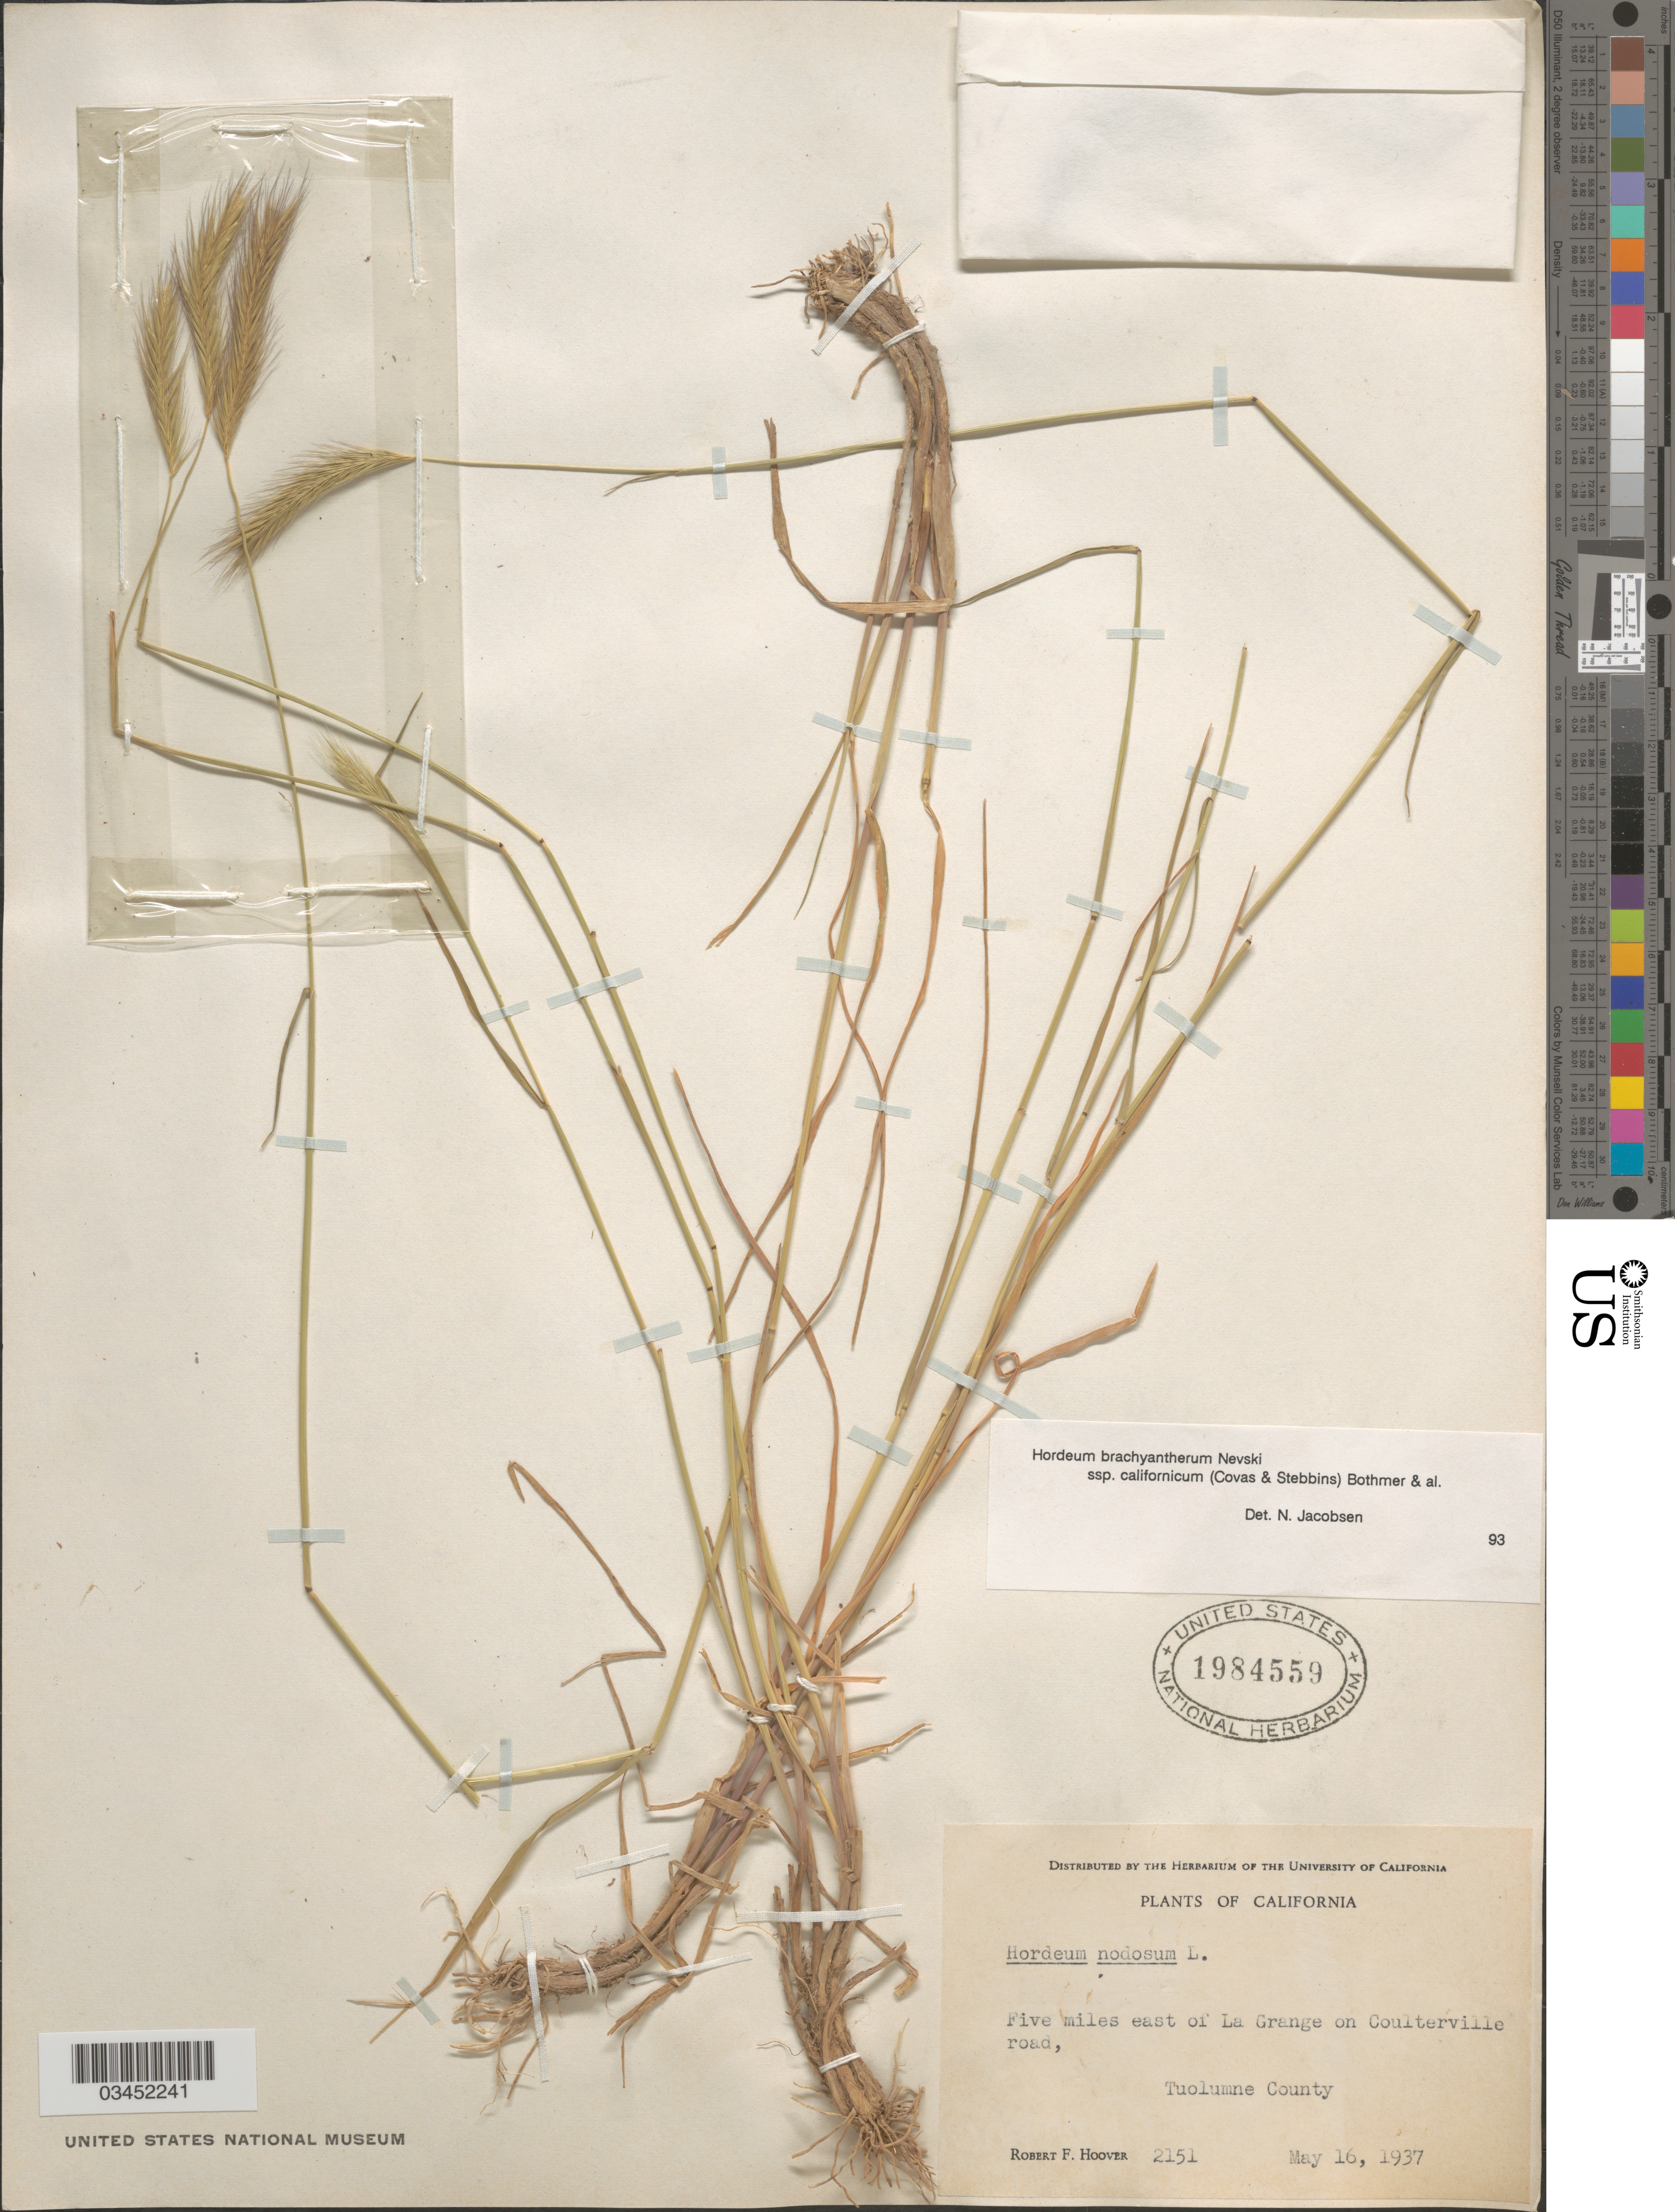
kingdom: Plantae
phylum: Tracheophyta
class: Liliopsida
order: Poales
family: Poaceae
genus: Hordeum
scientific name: Hordeum brachyantherum subsp. californicum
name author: (Covas & Stebbins) Bothmer et al.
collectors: R. F. Hoover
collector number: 2151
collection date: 1937-05-16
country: United States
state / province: California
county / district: Tuolumne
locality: Five miles east of La Grange on Coulterville road, Tuolumne County.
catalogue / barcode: US 1984559